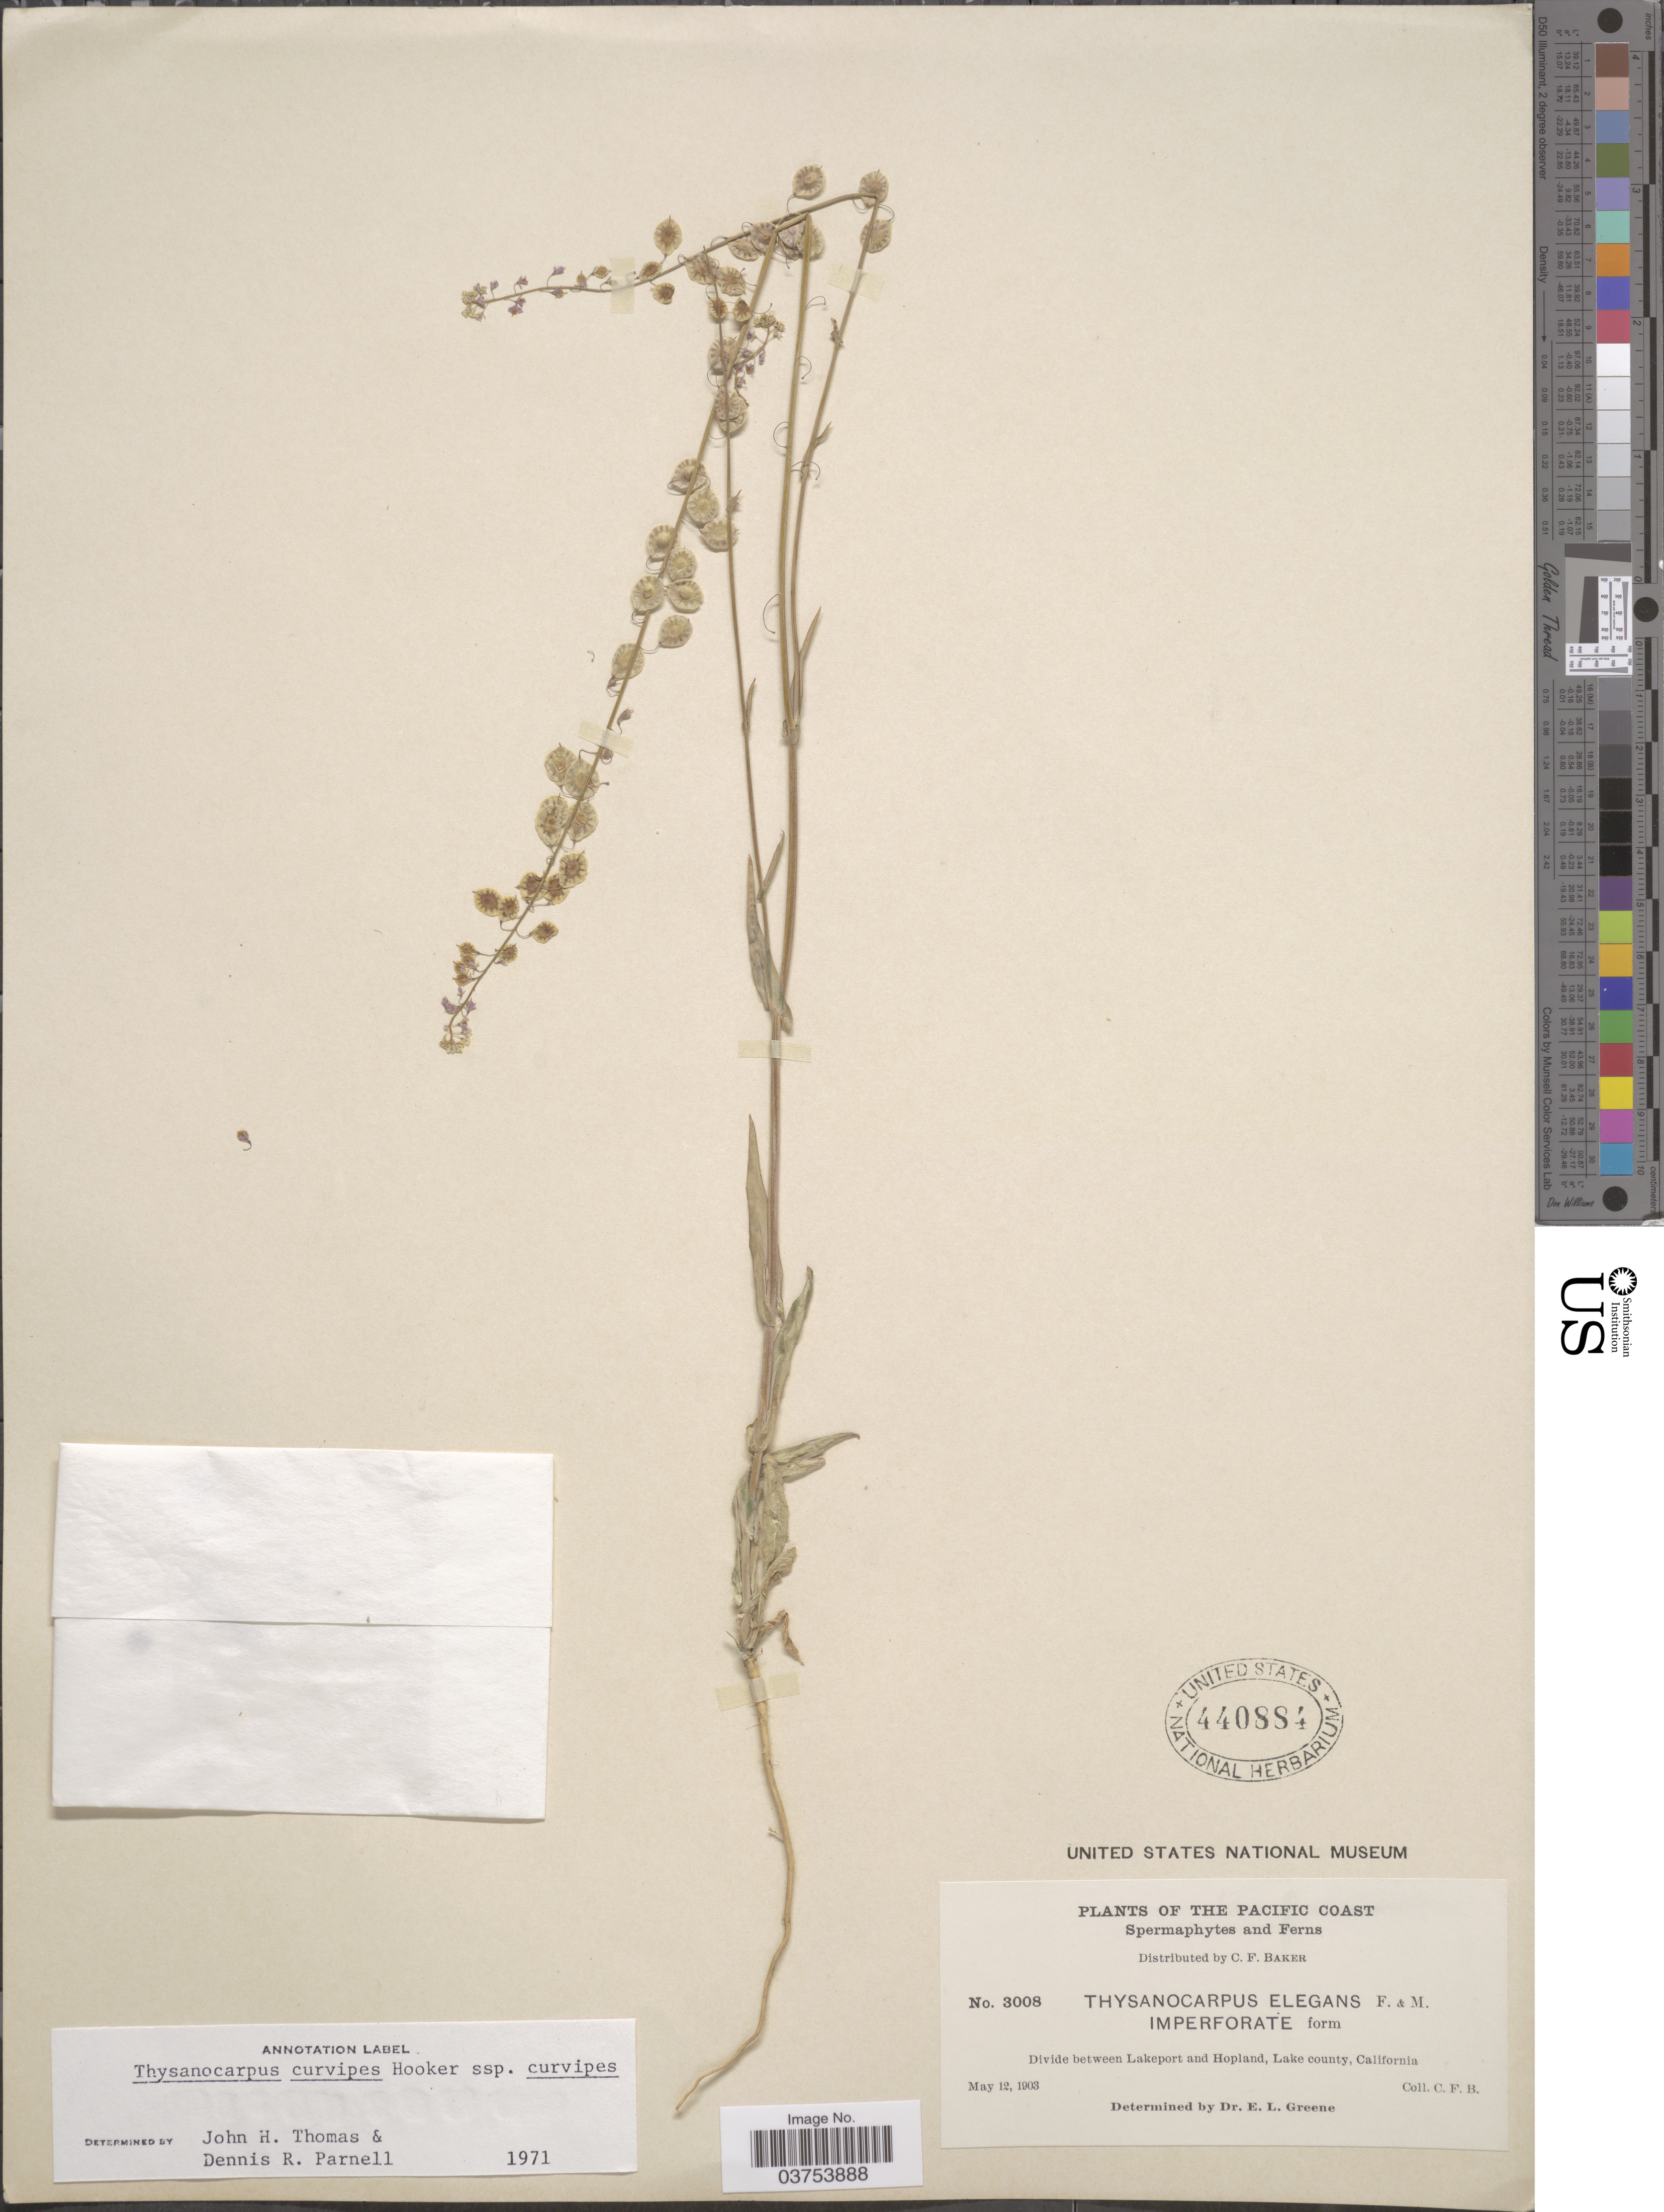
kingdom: Plantae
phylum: Tracheophyta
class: Magnoliopsida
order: Brassicales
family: Brassicaceae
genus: Thysanocarpus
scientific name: Thysanocarpus curvipes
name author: Hook.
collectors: C. F. Baker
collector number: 3008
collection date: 1903-05-12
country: United States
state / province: California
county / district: Lake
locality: The Pacific Coast. Divide between Lakeport and Hopland, Lake county.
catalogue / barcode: US 440884